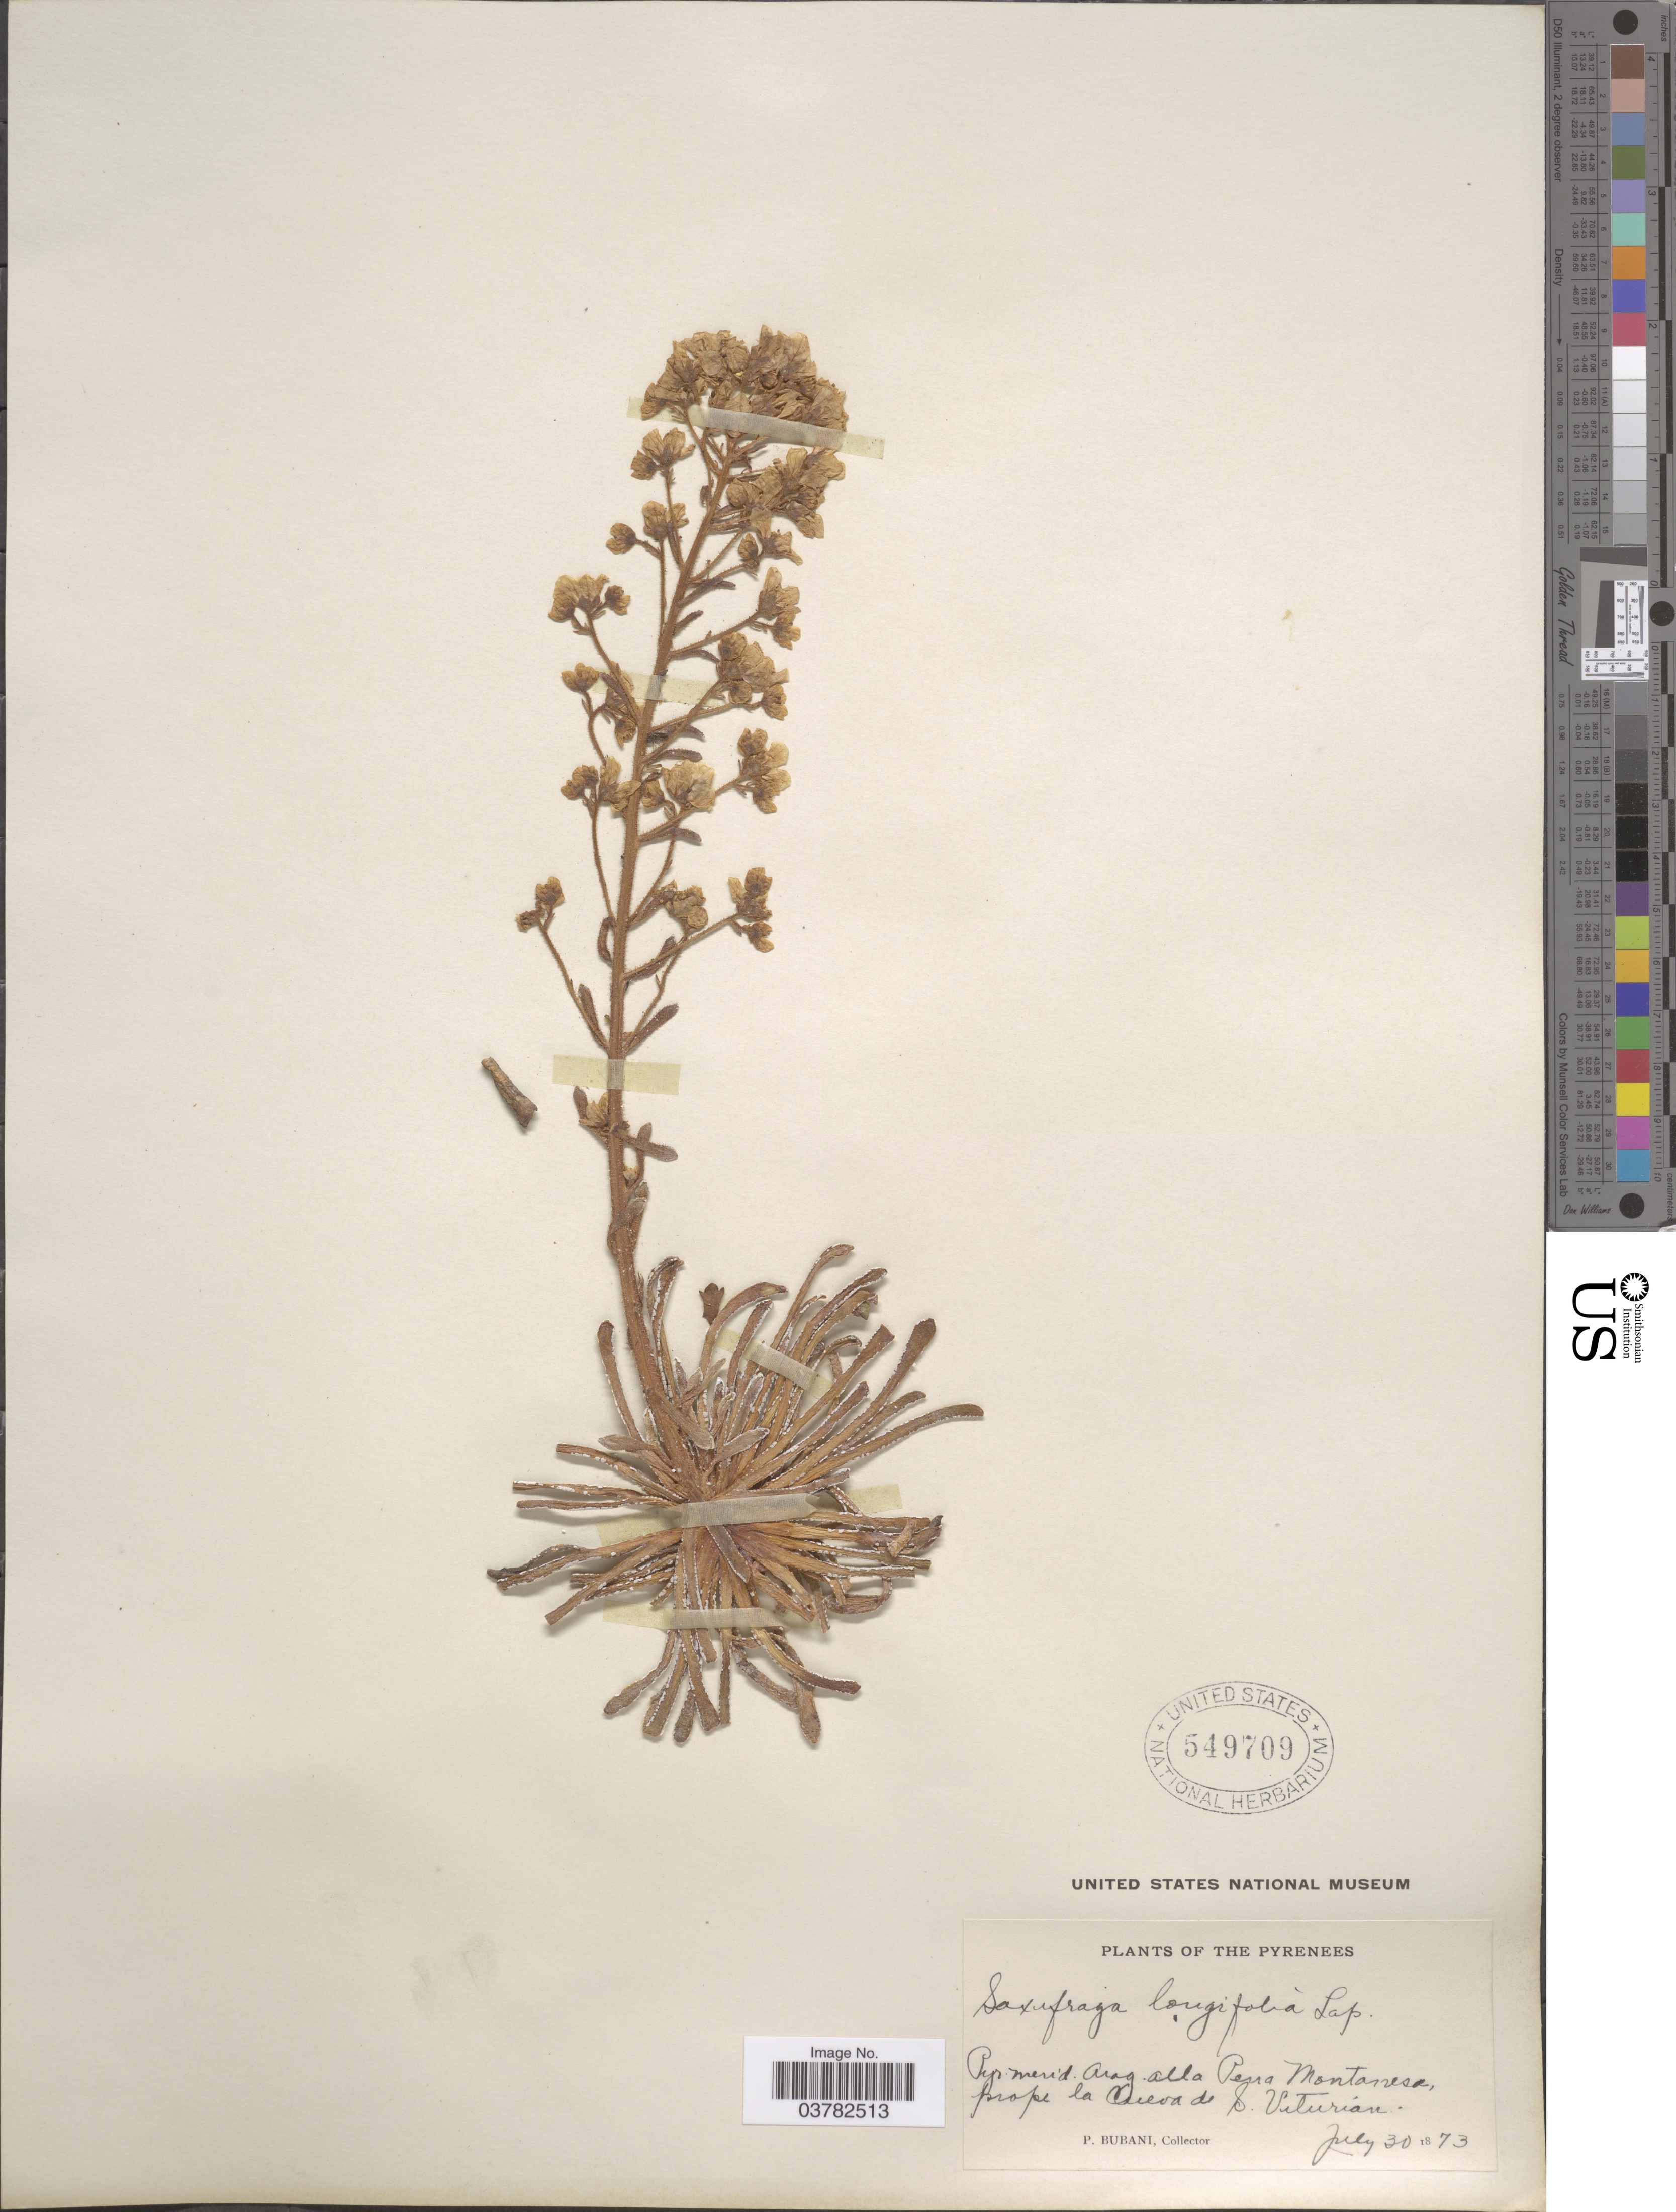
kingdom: Plantae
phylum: Tracheophyta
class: Magnoliopsida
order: Saxifragales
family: Saxifragaceae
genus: Saxifraga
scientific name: Saxifraga longifolia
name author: Lapeyr.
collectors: P. Bubani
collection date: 1873-07-30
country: Spain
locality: The Pyrenees. Pyr. merid. Arag. alla Pena Montanesa, prope la Cueva de S. Viturian.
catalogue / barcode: US 549709